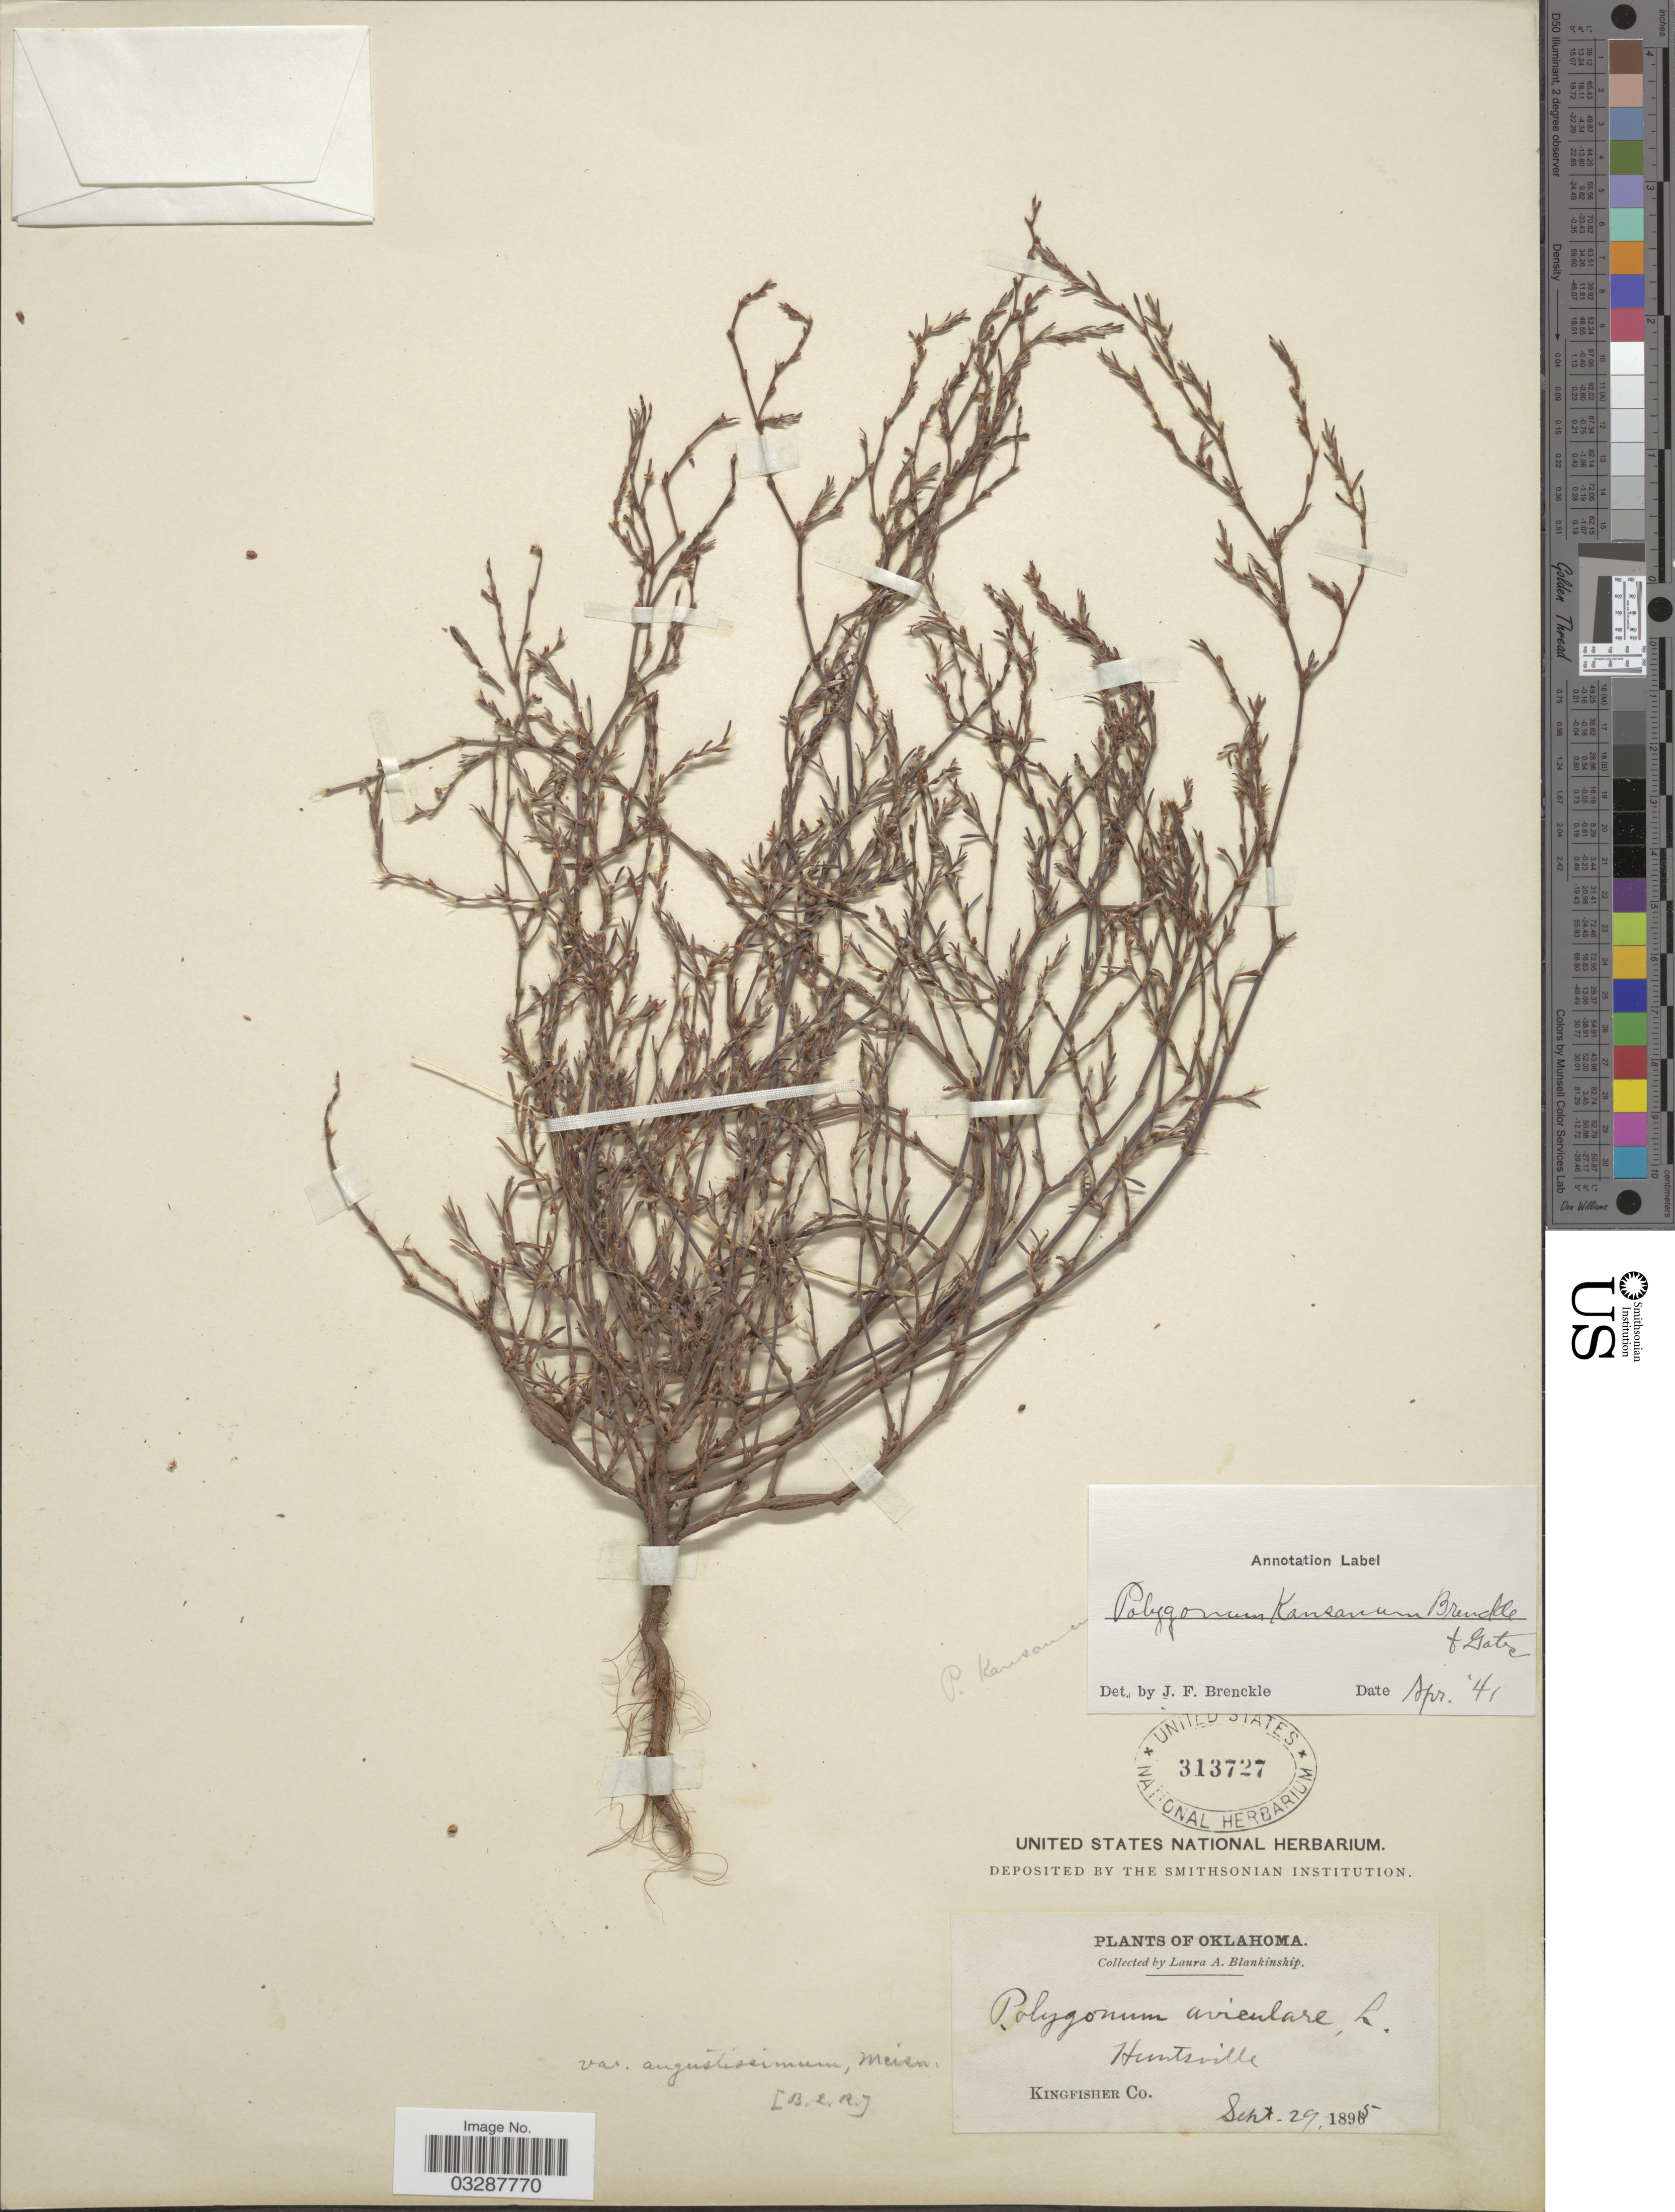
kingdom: Plantae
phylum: Tracheophyta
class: Magnoliopsida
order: Caryophyllales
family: Polygonaceae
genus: Polygonum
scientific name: Polygonum ramosissimum subsp. prolificum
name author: (Small) Costea & Tardif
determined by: Strong, Mark T., (BOT), Smithsonian Institution - National Museum of Natural History (UNITED STATES)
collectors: L. A. Blankinship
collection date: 1895-09-29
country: United States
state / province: Oklahoma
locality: Huntsville.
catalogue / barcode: US 313727